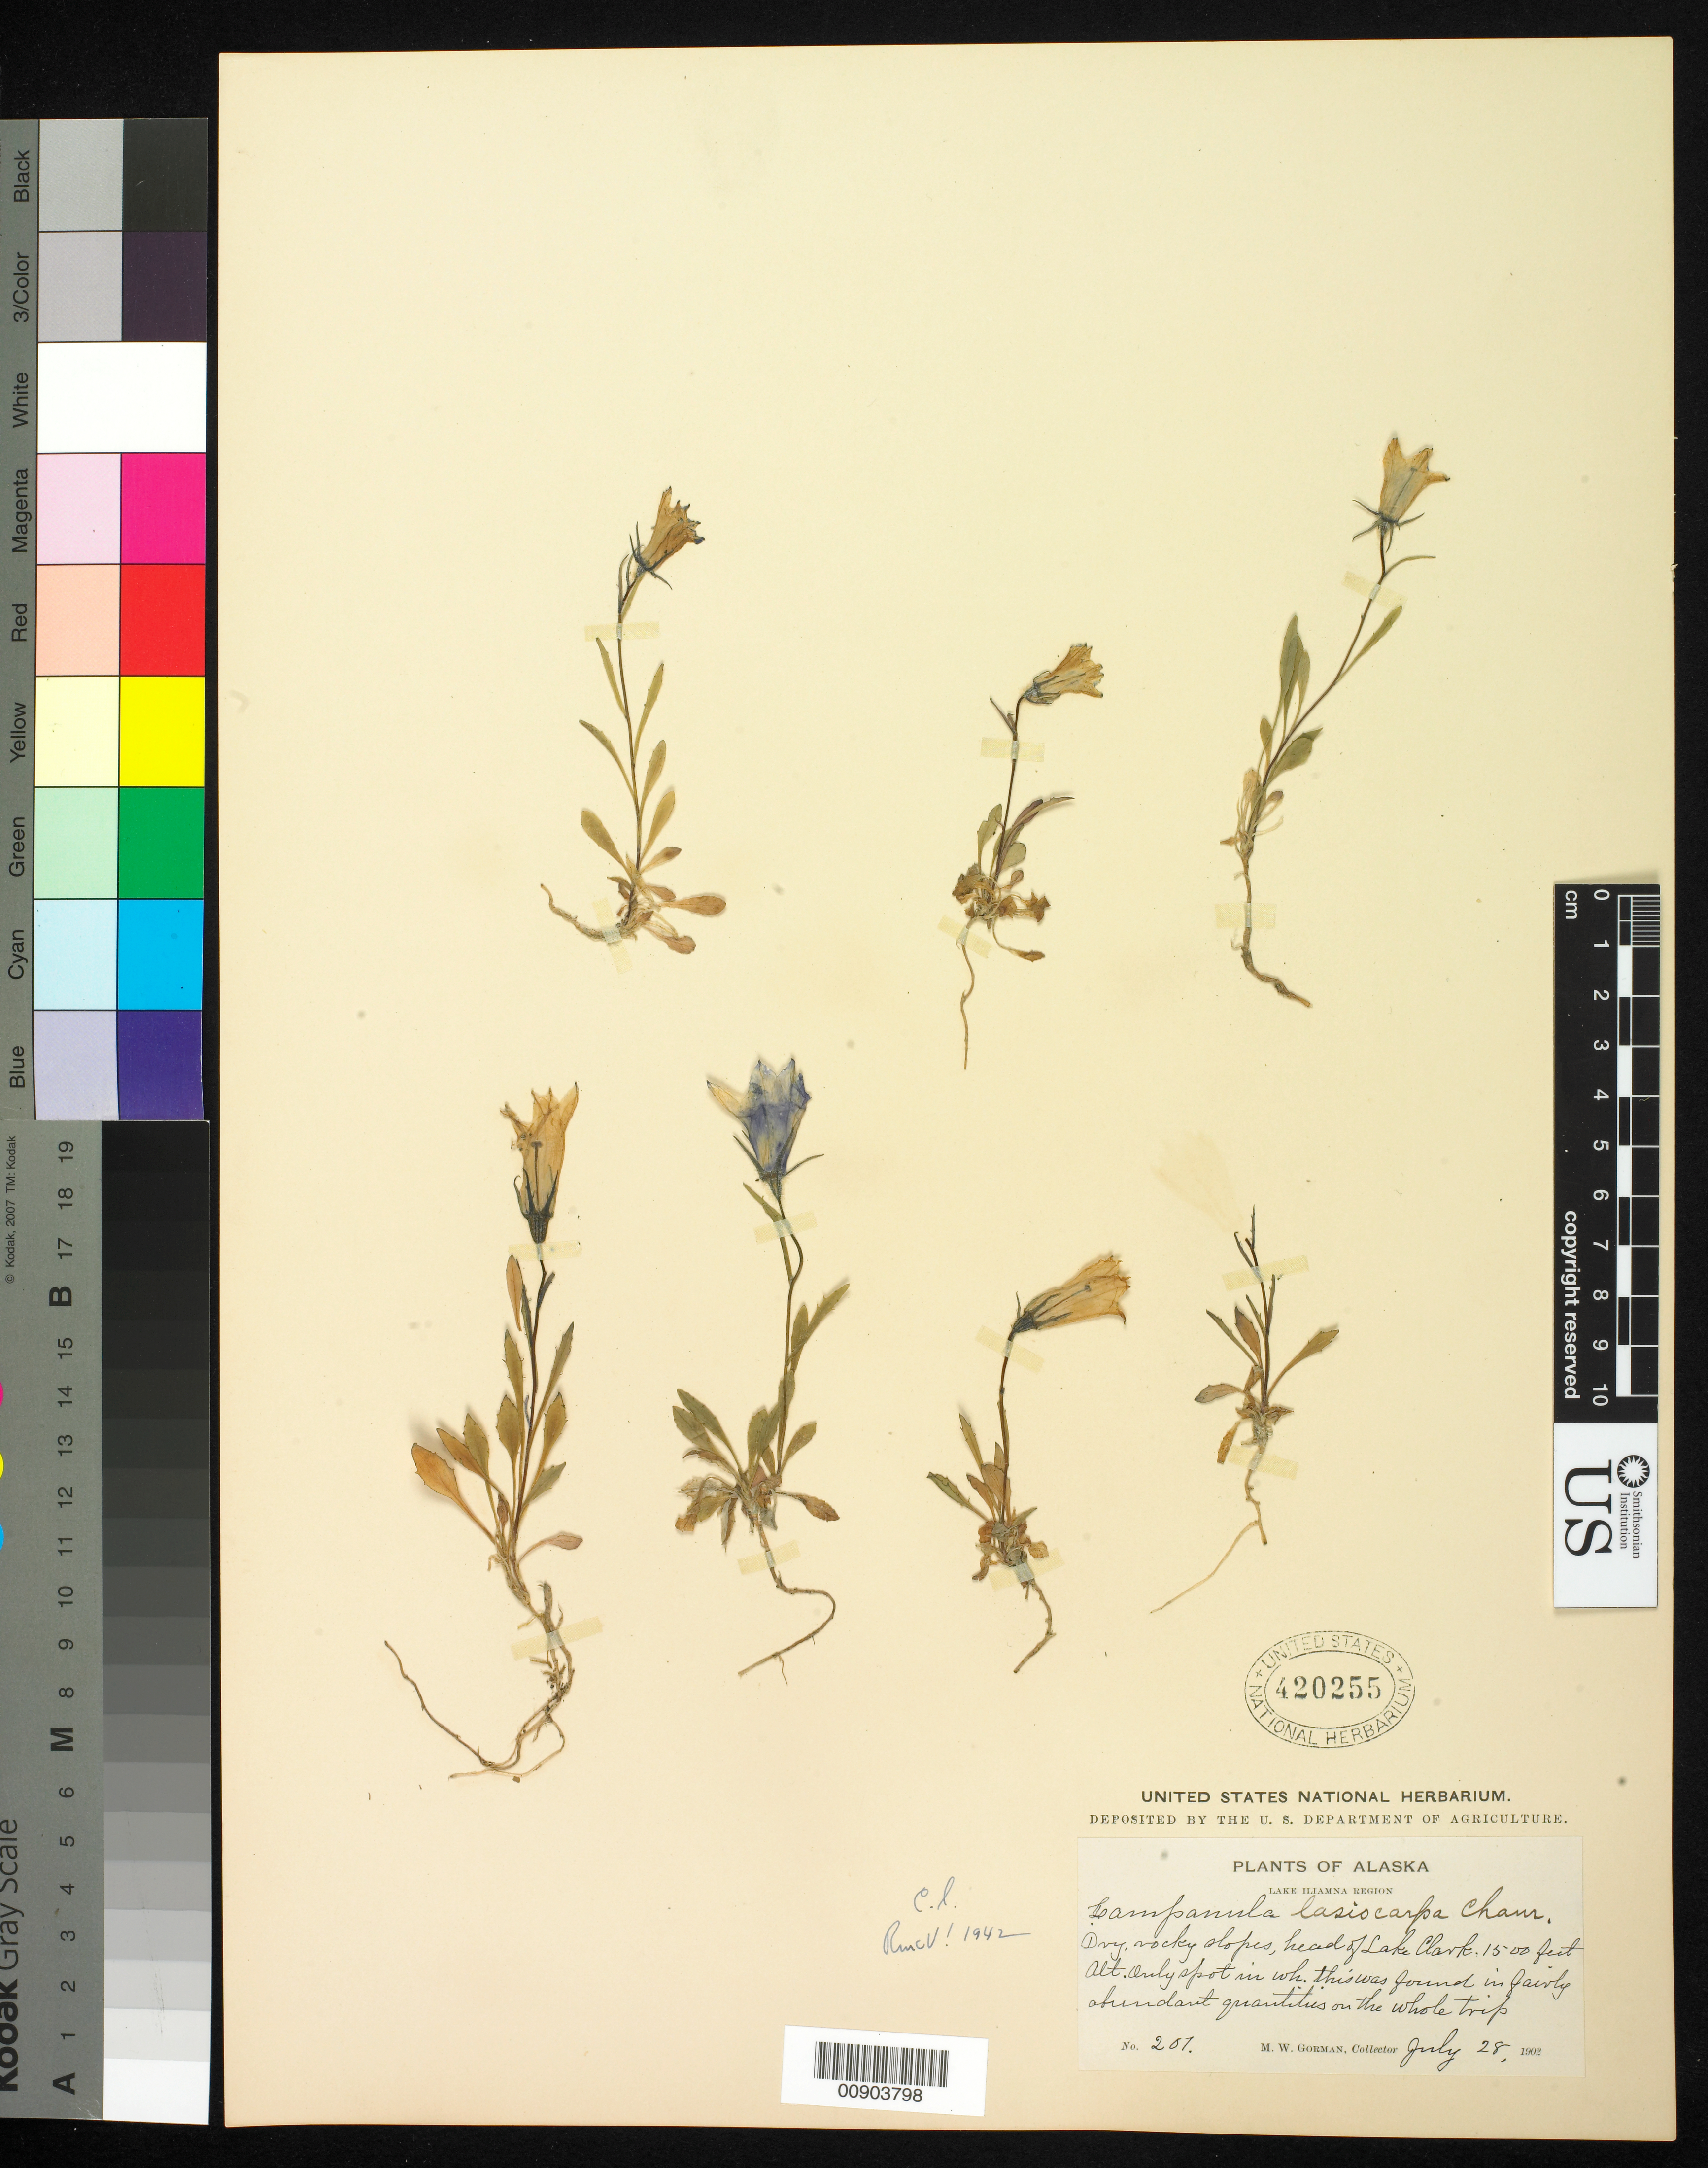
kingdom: Plantae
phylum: Tracheophyta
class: Magnoliopsida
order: Asterales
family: Campanulaceae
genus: Campanula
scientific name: Campanula lasiocarpa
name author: Cham.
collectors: M. W. Gorman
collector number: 207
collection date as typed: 28 Jul 1902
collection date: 1902-07-28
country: United States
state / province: Alaska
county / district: Lake And Peninsula Borough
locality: Head of Lake Clark, Lake Iliamna region.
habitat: Dry rocky slopes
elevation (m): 457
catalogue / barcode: US 420255